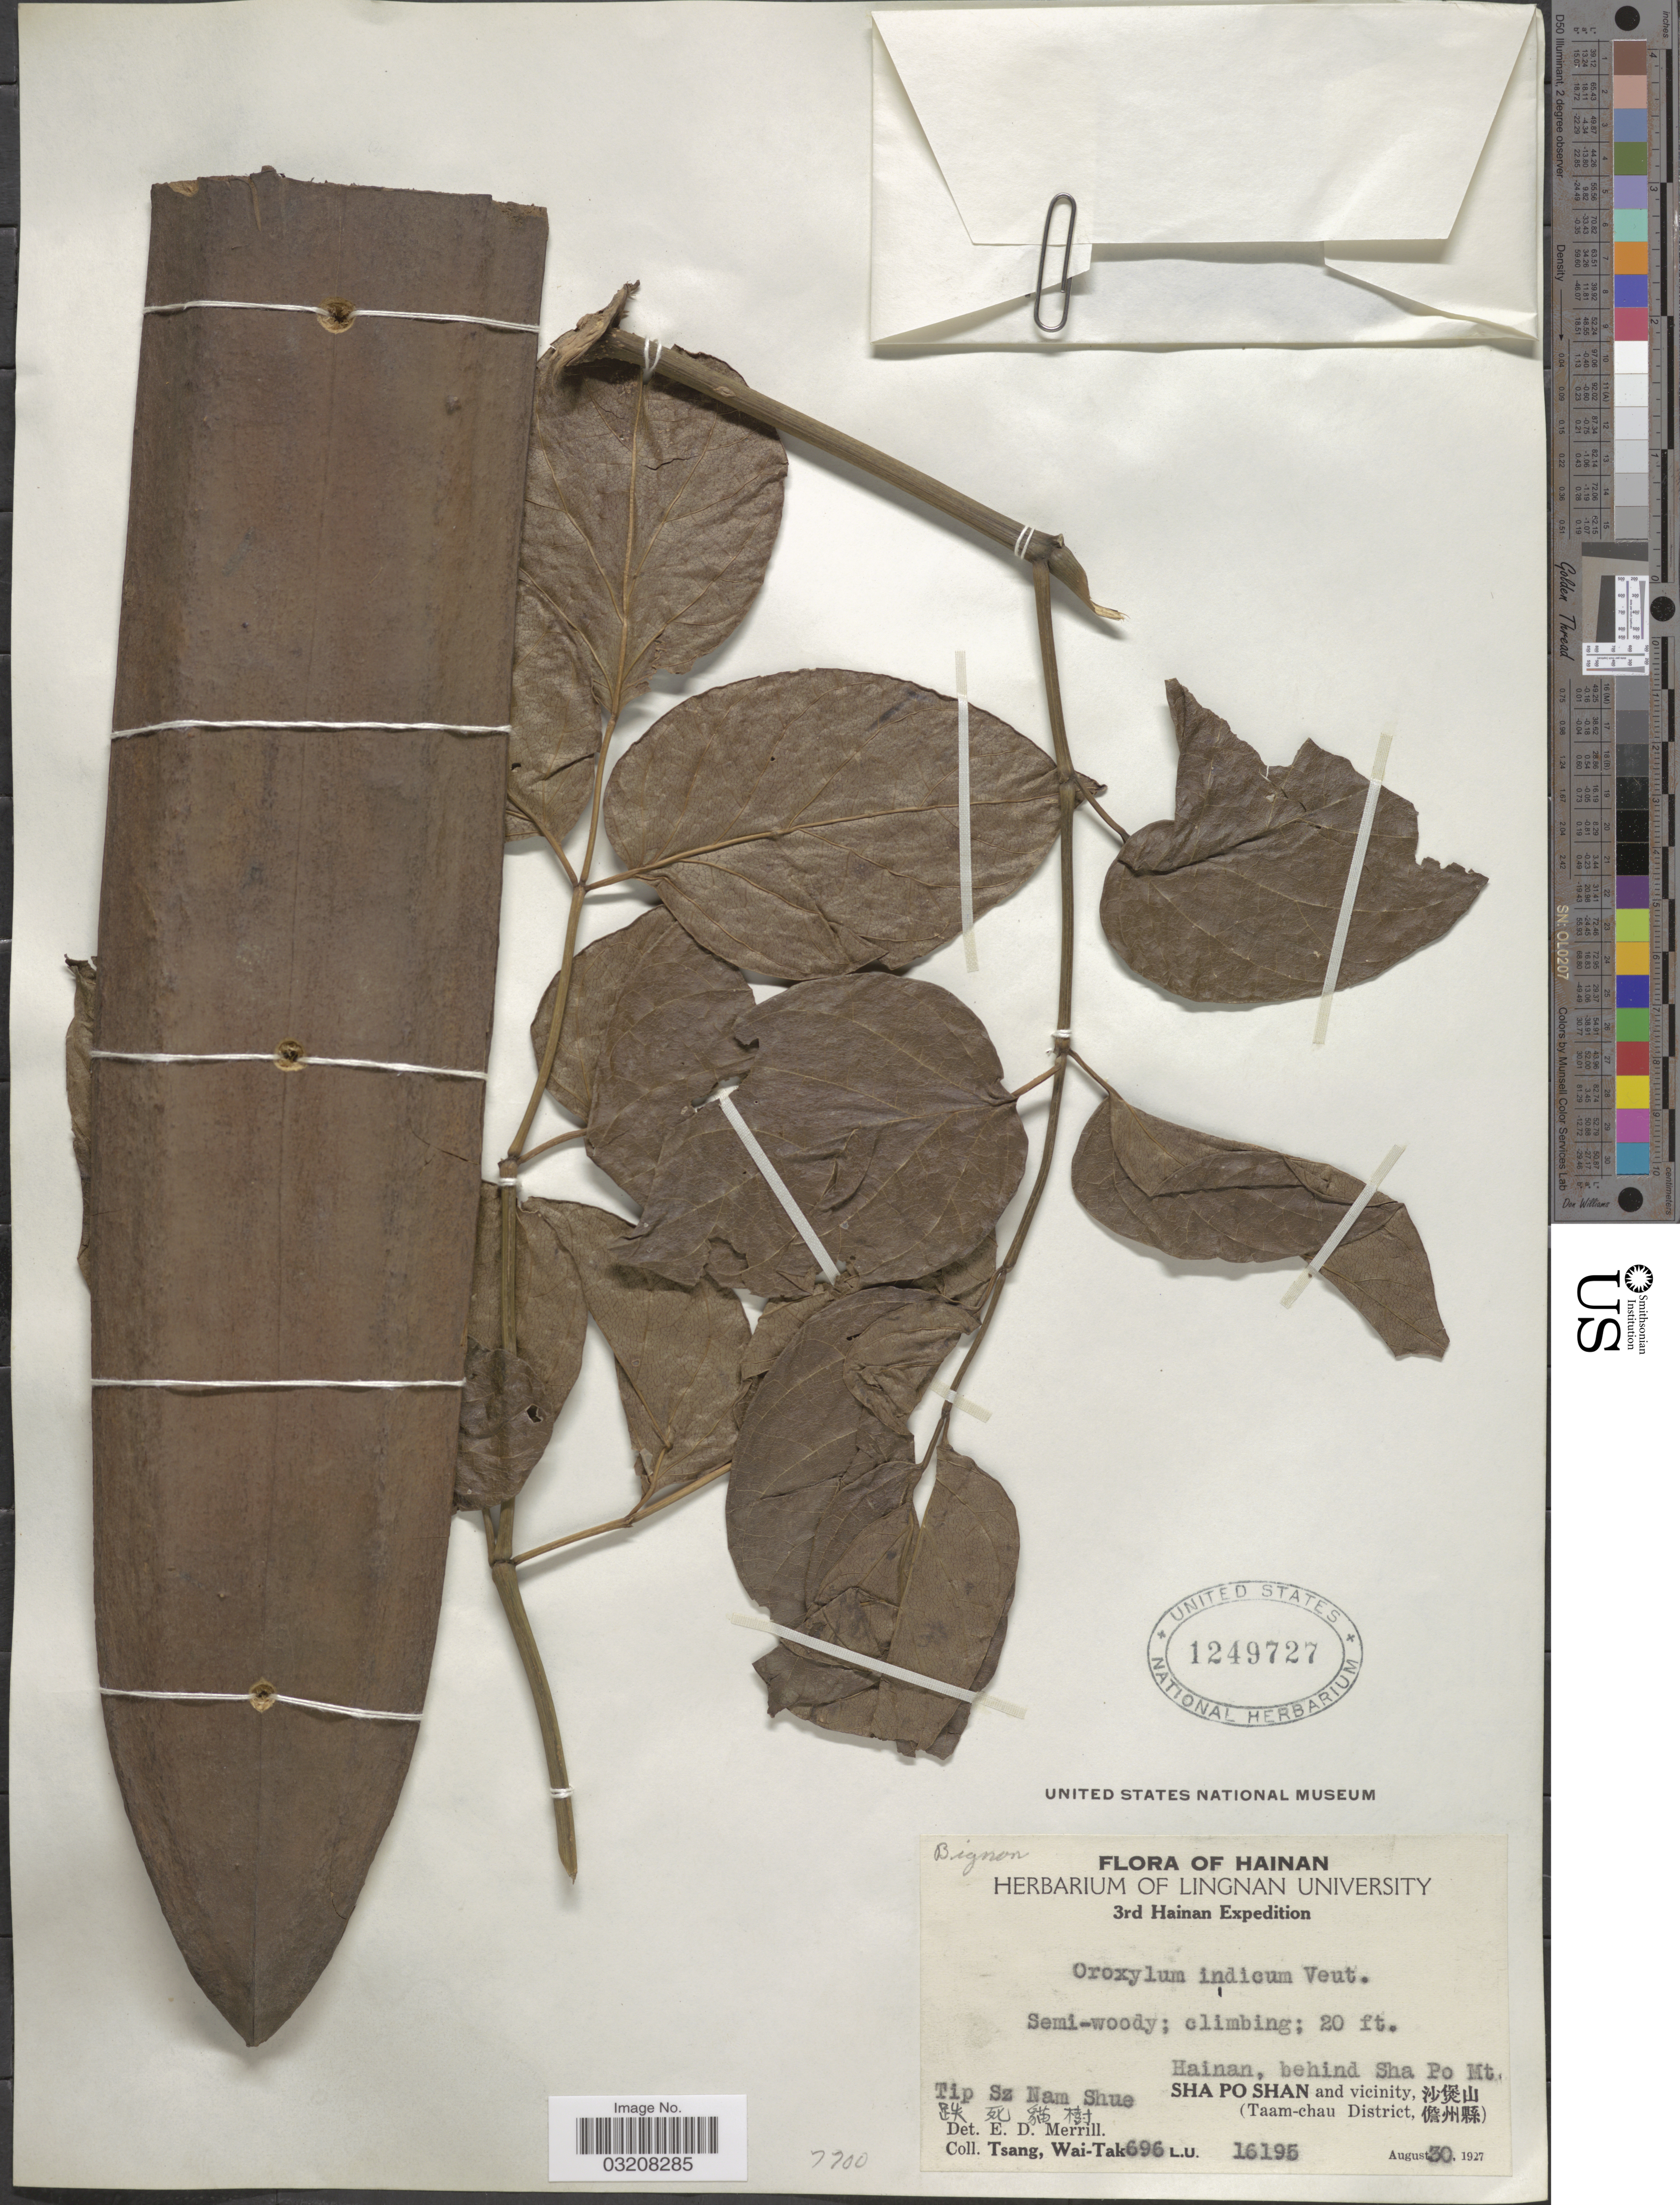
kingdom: Plantae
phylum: Tracheophyta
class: Magnoliopsida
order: Lamiales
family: Bignoniaceae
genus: Oroxylum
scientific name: Oroxylum indicum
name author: (L.) Kurz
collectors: W. T. Tsang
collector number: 696L.U.16195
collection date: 1927-08-30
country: China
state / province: Hainan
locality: Sha Po Mt. Sha Po Shan and vicinity, (Taam-chau District.)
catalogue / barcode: US 1249727